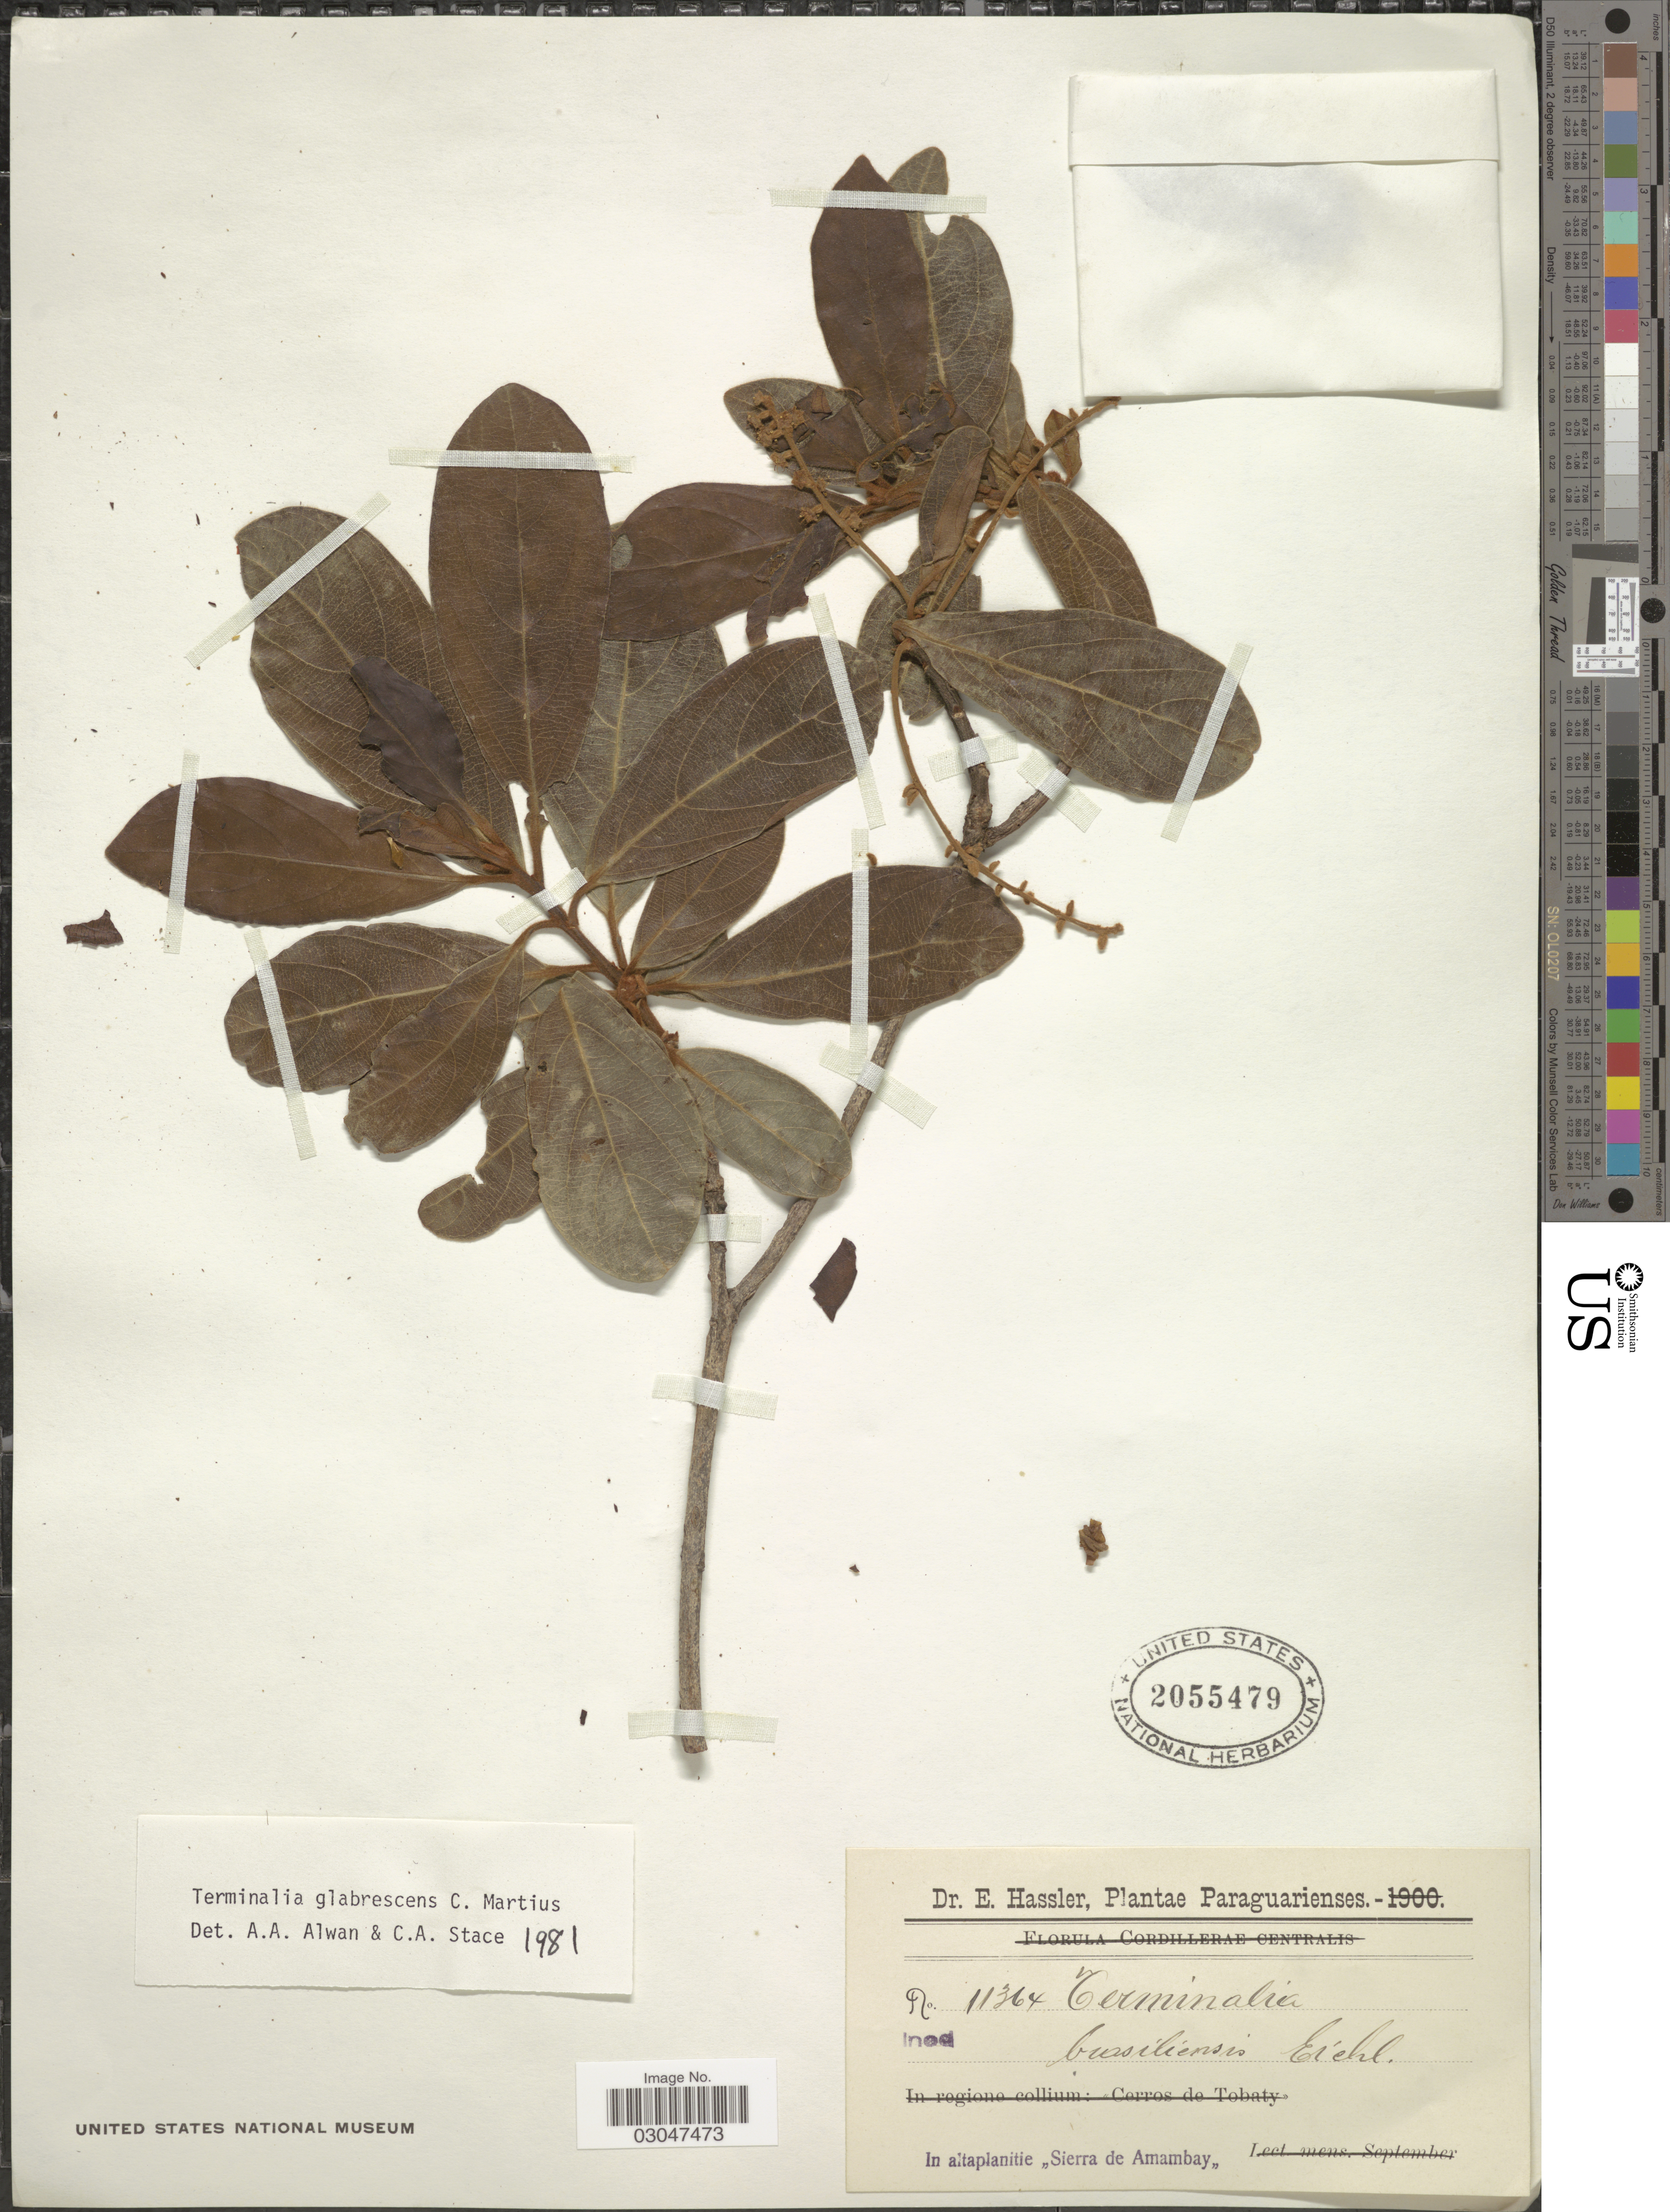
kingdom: Plantae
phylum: Tracheophyta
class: Magnoliopsida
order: Myrtales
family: Combretaceae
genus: Terminalia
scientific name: Terminalia glabrescens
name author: Mart.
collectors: E. Hassler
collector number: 11364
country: Paraguay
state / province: Paraguari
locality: In altaplanitie ,,Sierra de Amambay,,.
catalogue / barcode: US 2055479